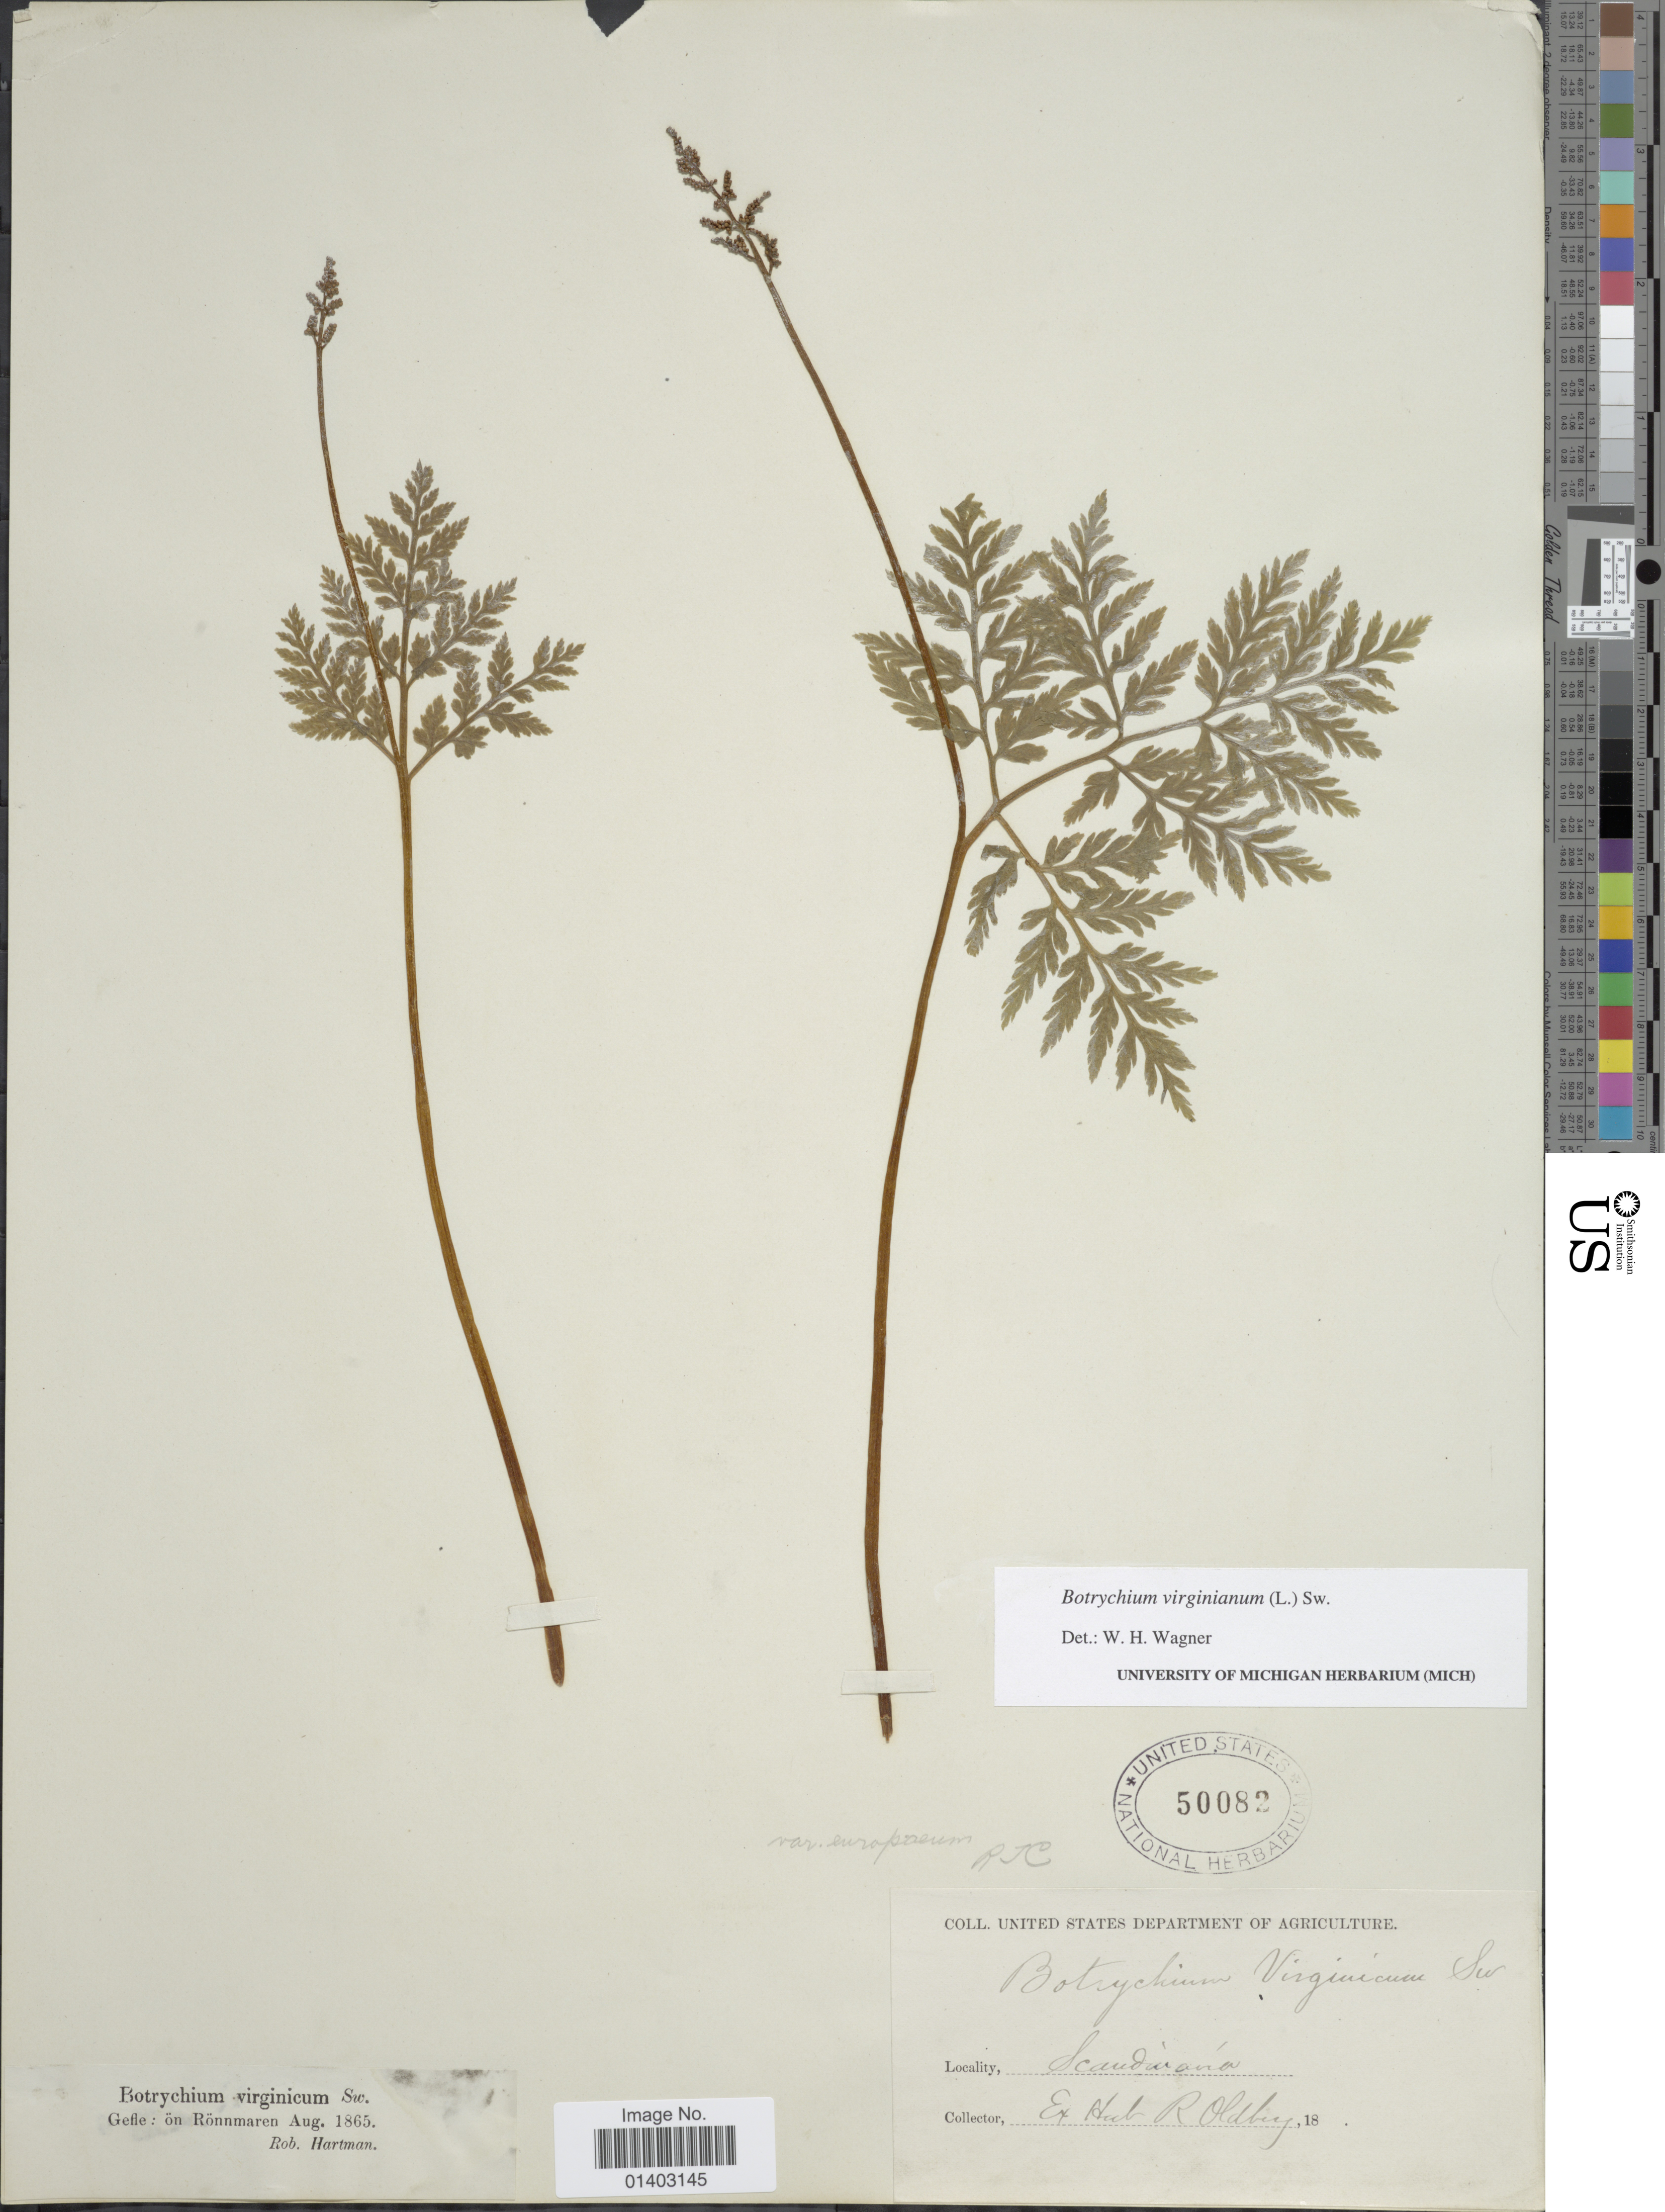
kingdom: Plantae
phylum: Tracheophyta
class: Polypodiopsida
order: Ophioglossales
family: Ophioglossaceae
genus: Botrychium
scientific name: Botrychium virginianum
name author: (L.) Sw.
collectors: ex herb. R. Oldberg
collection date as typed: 18--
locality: Scandinavia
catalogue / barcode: US 50082